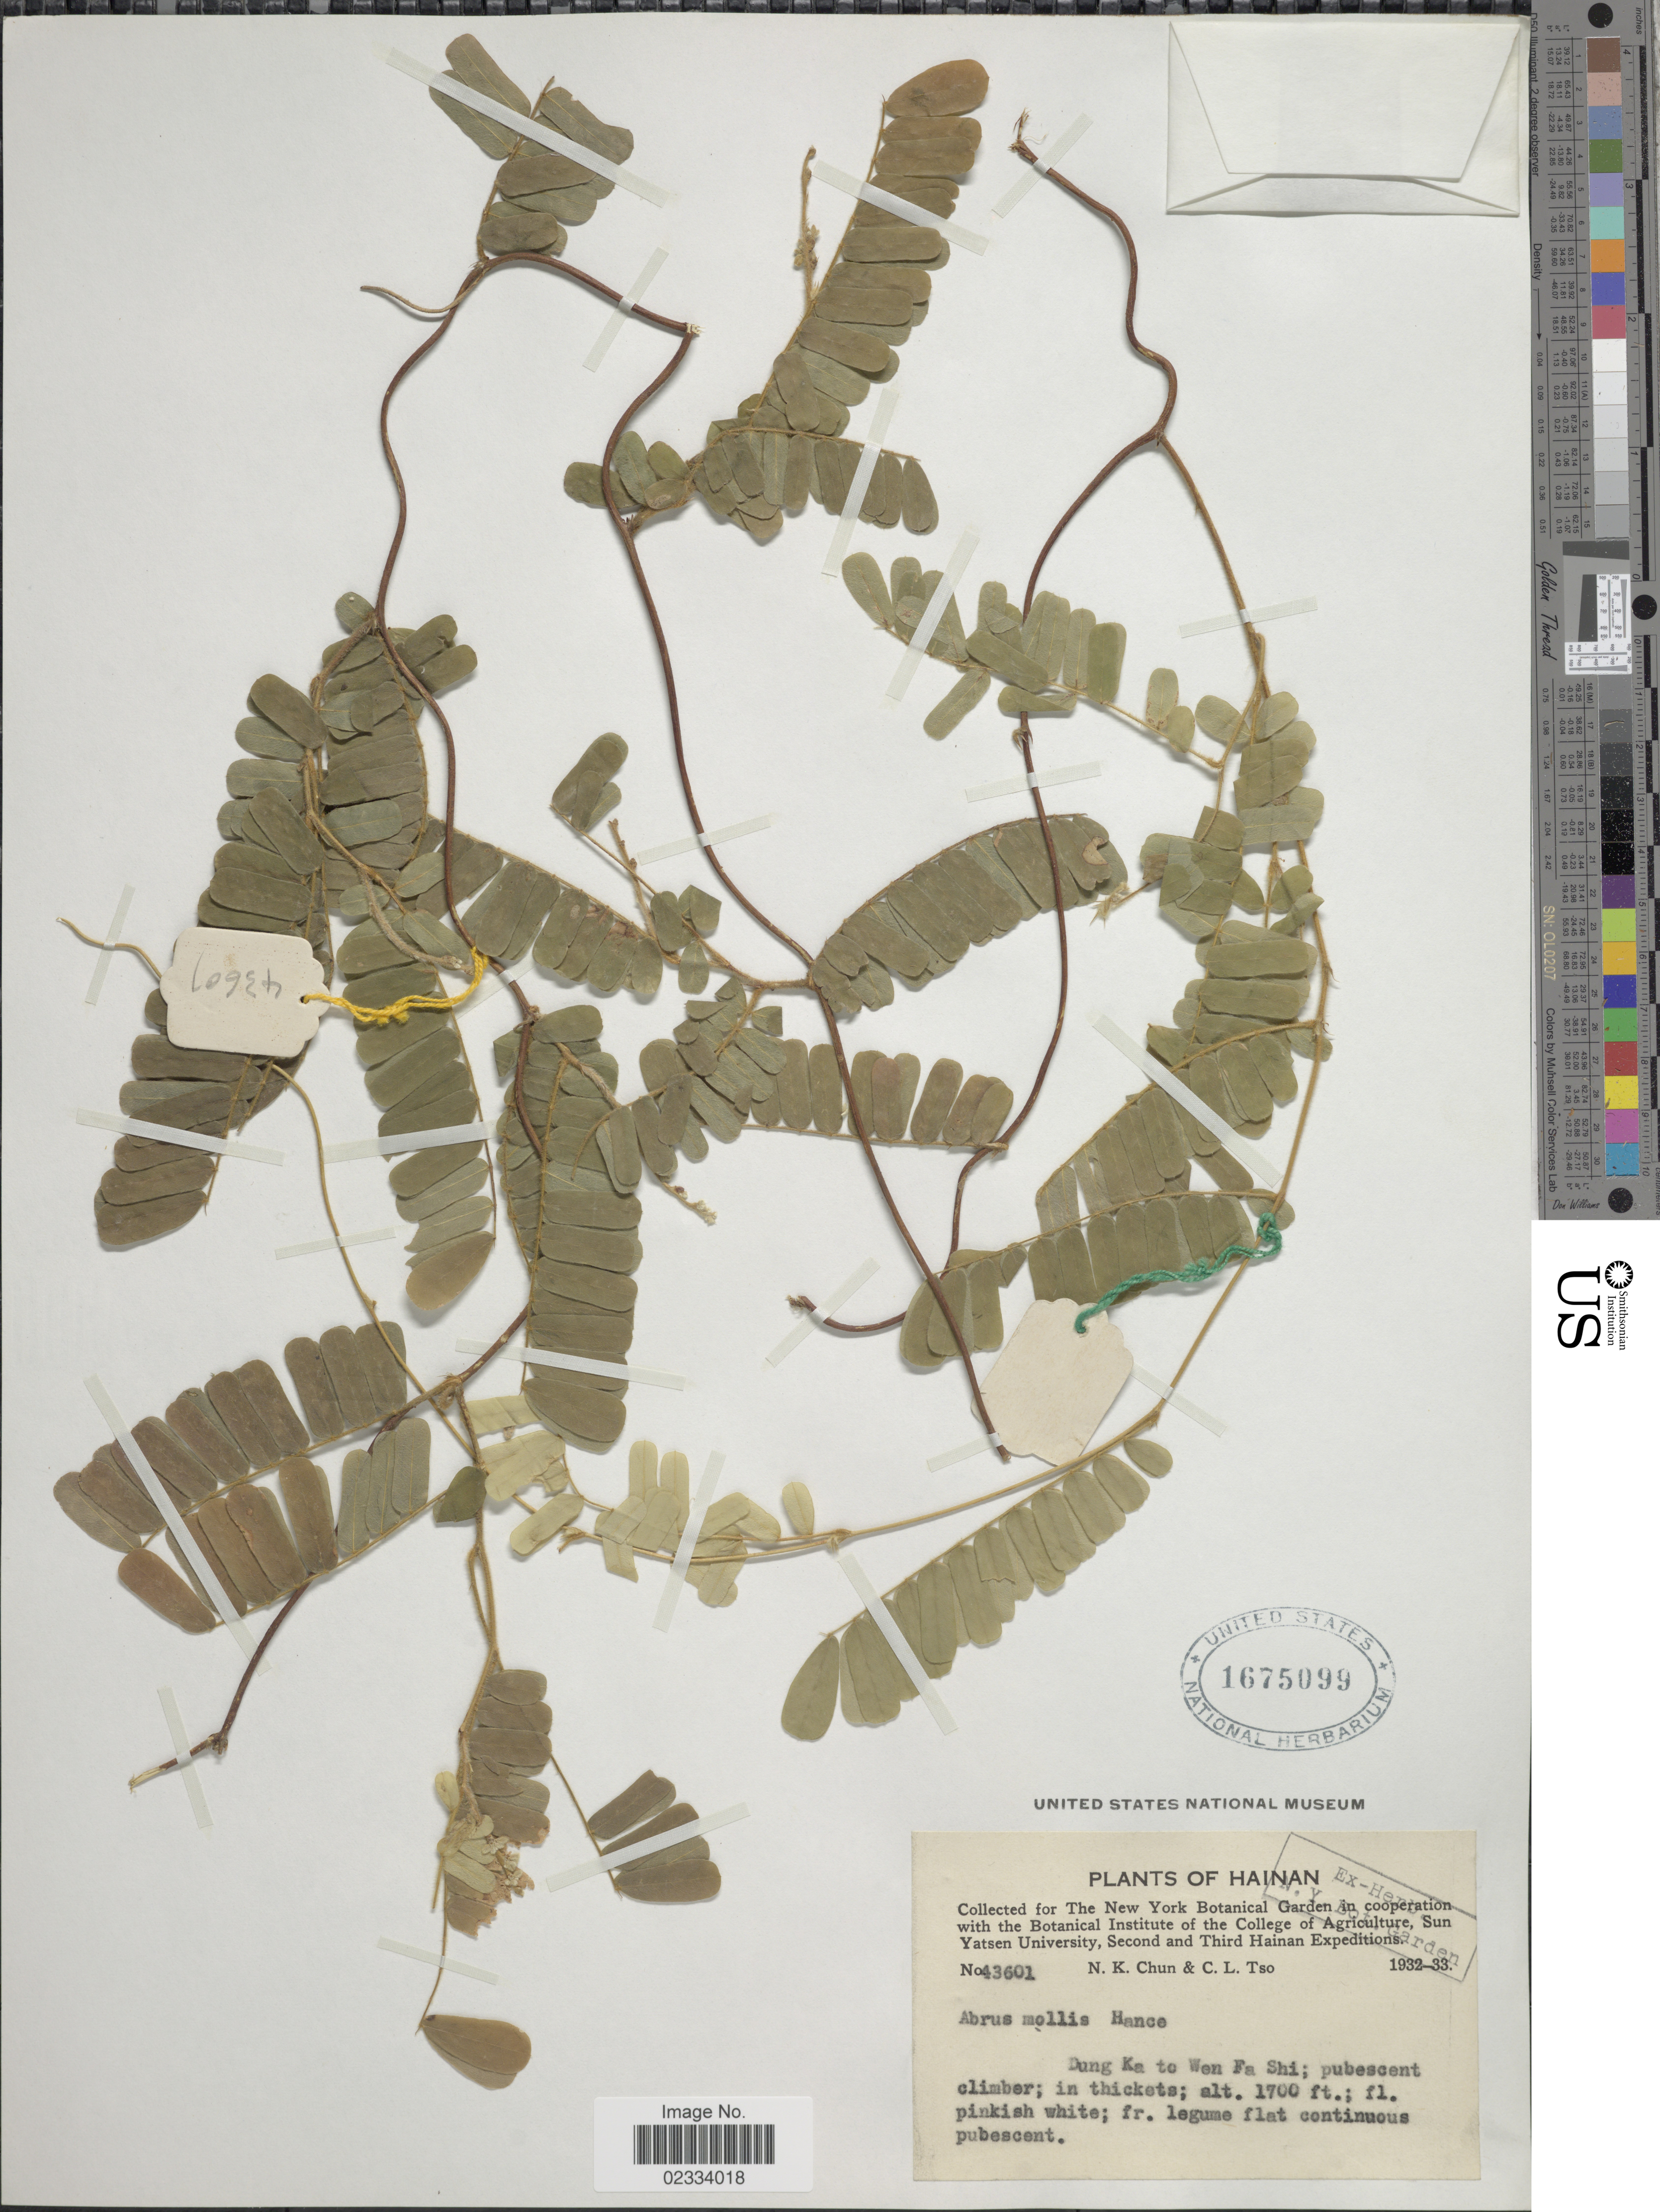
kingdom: Plantae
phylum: Tracheophyta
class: Magnoliopsida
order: Fabales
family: Fabaceae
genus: Abrus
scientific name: Abrus mollis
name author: Hance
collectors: N. K. Chun & C. Tso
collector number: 43601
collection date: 1932/1933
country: China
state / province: Hainan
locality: Dung Ka to Wen Fa Shi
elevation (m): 518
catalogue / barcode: US 1675099